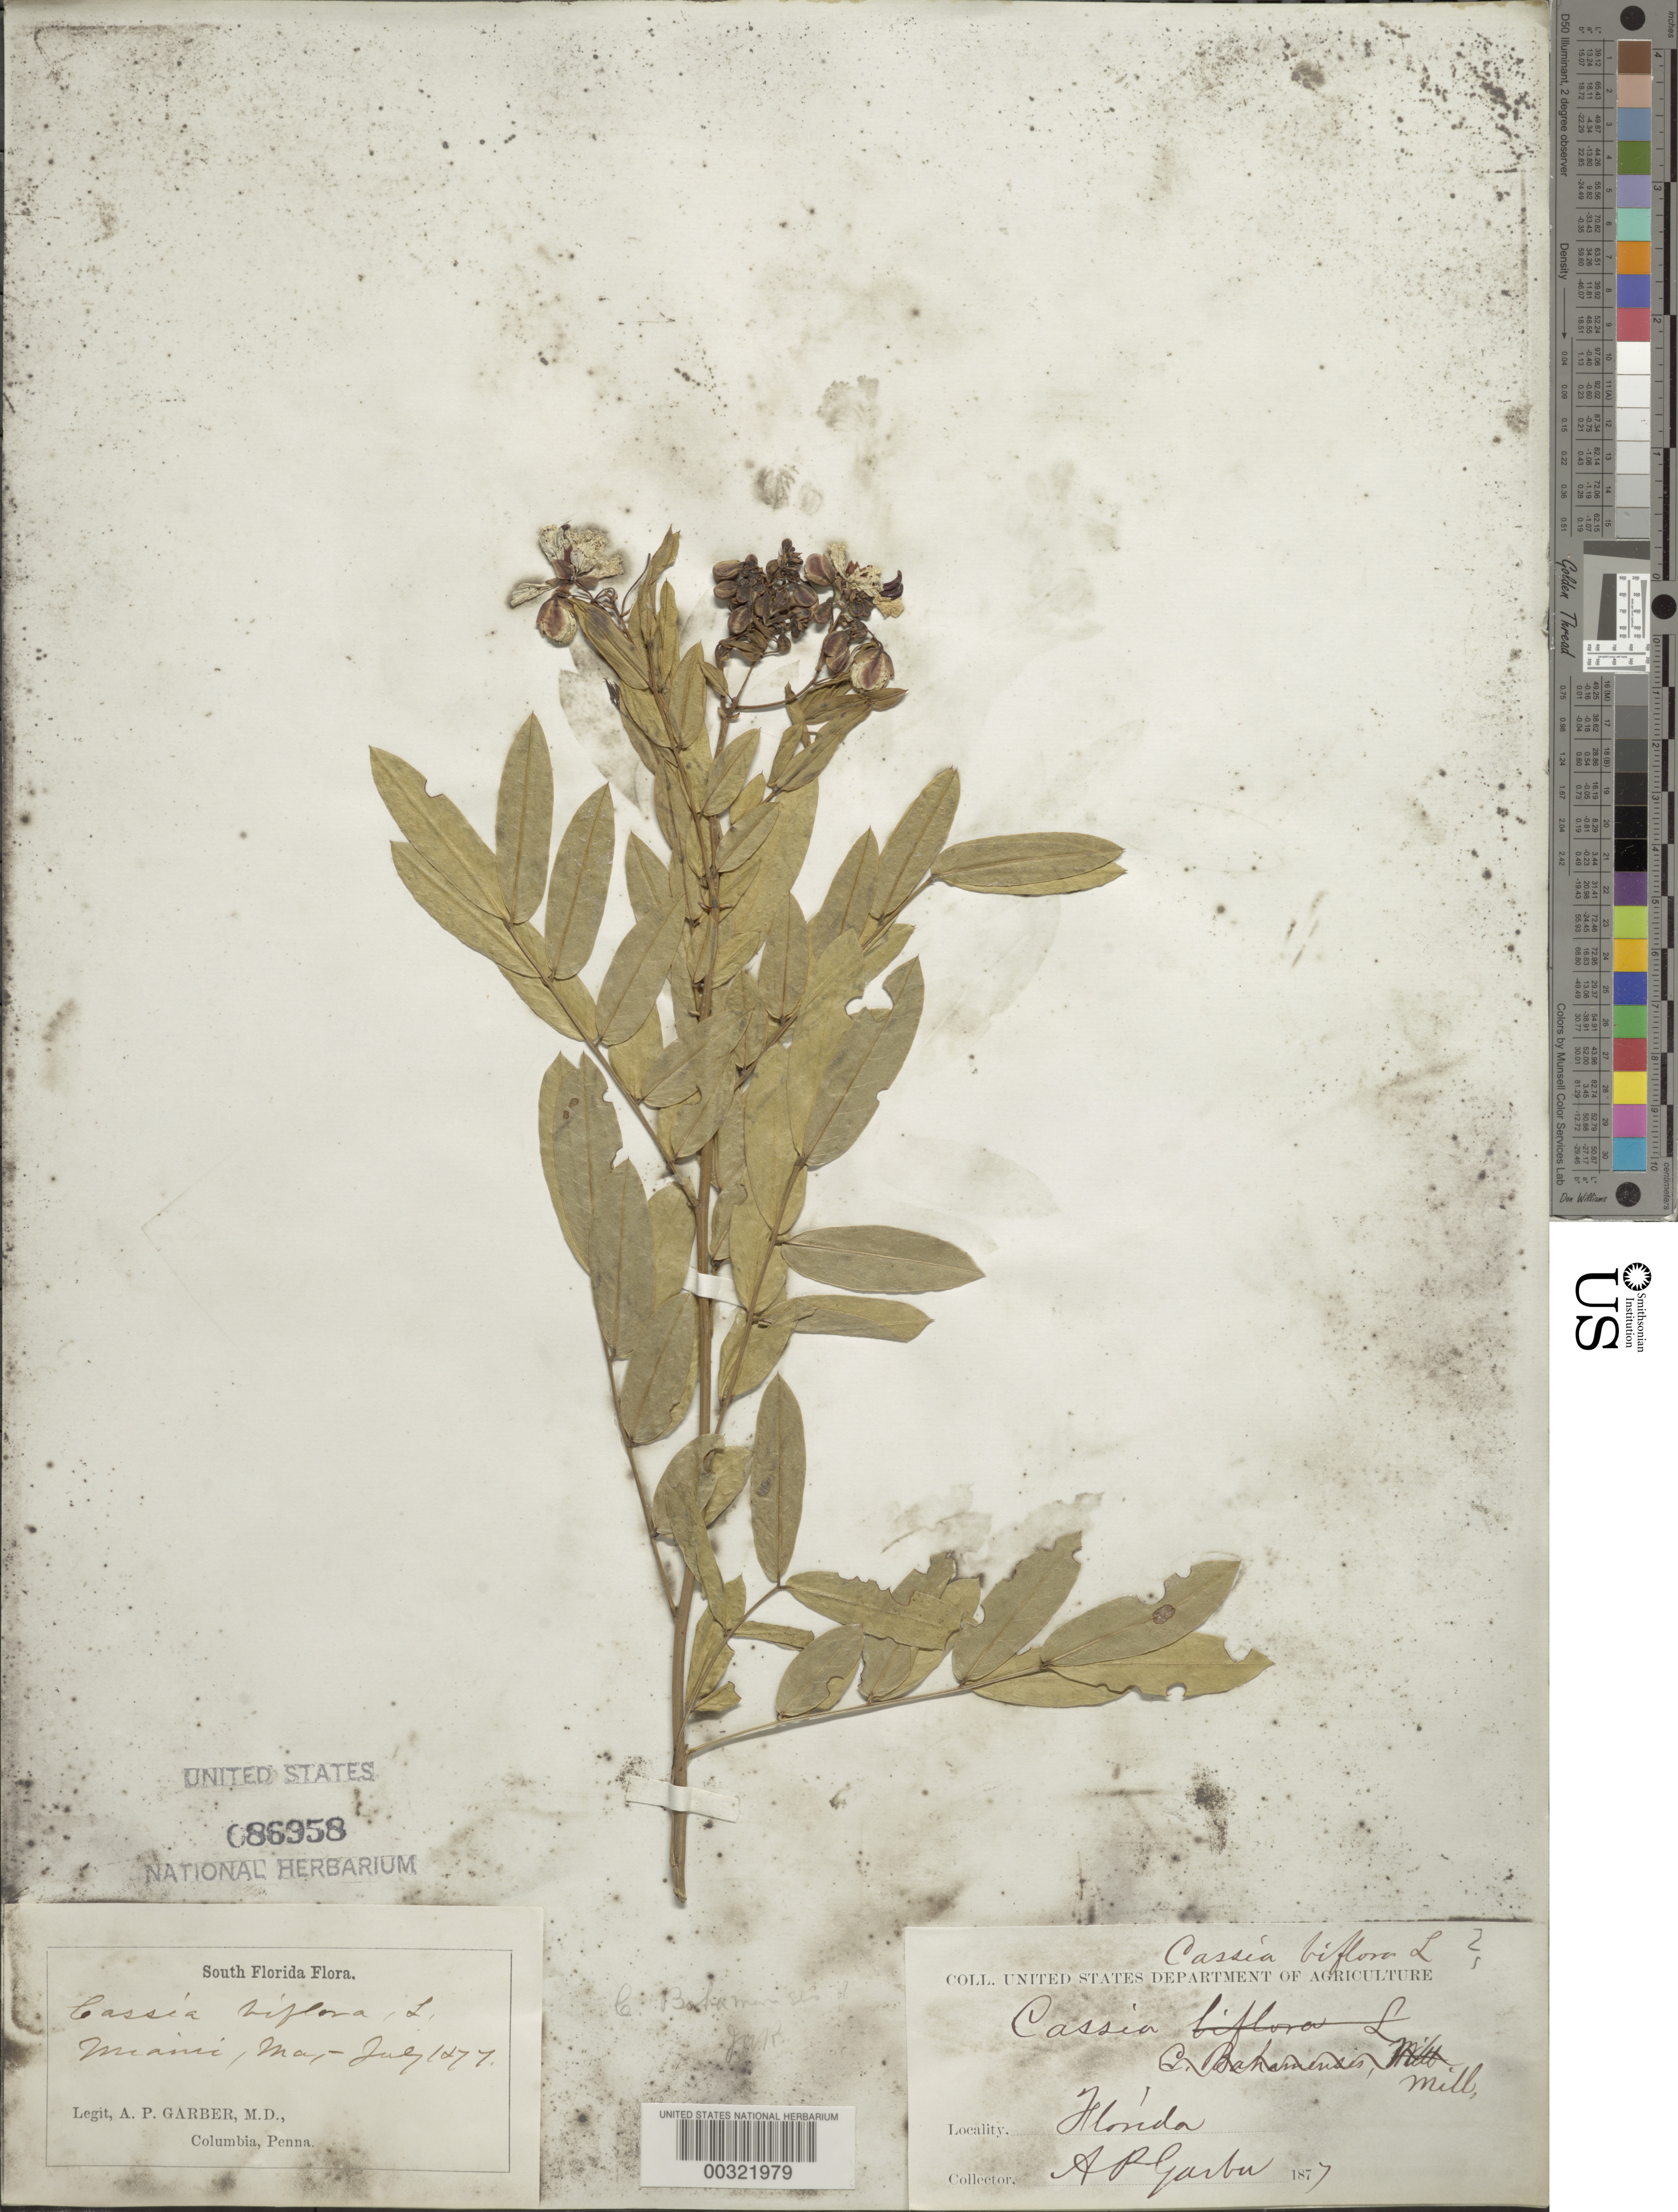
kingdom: Plantae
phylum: Tracheophyta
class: Magnoliopsida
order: Fabales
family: Fabaceae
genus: Senna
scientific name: Senna ligustrina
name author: (L.) H.S. Irwin & Barneby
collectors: A. P. Garber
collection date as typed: May 1877 to -- Jul 1877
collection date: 1877-05/1877-07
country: United States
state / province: Florida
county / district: Dade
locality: Miami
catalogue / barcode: US 86958